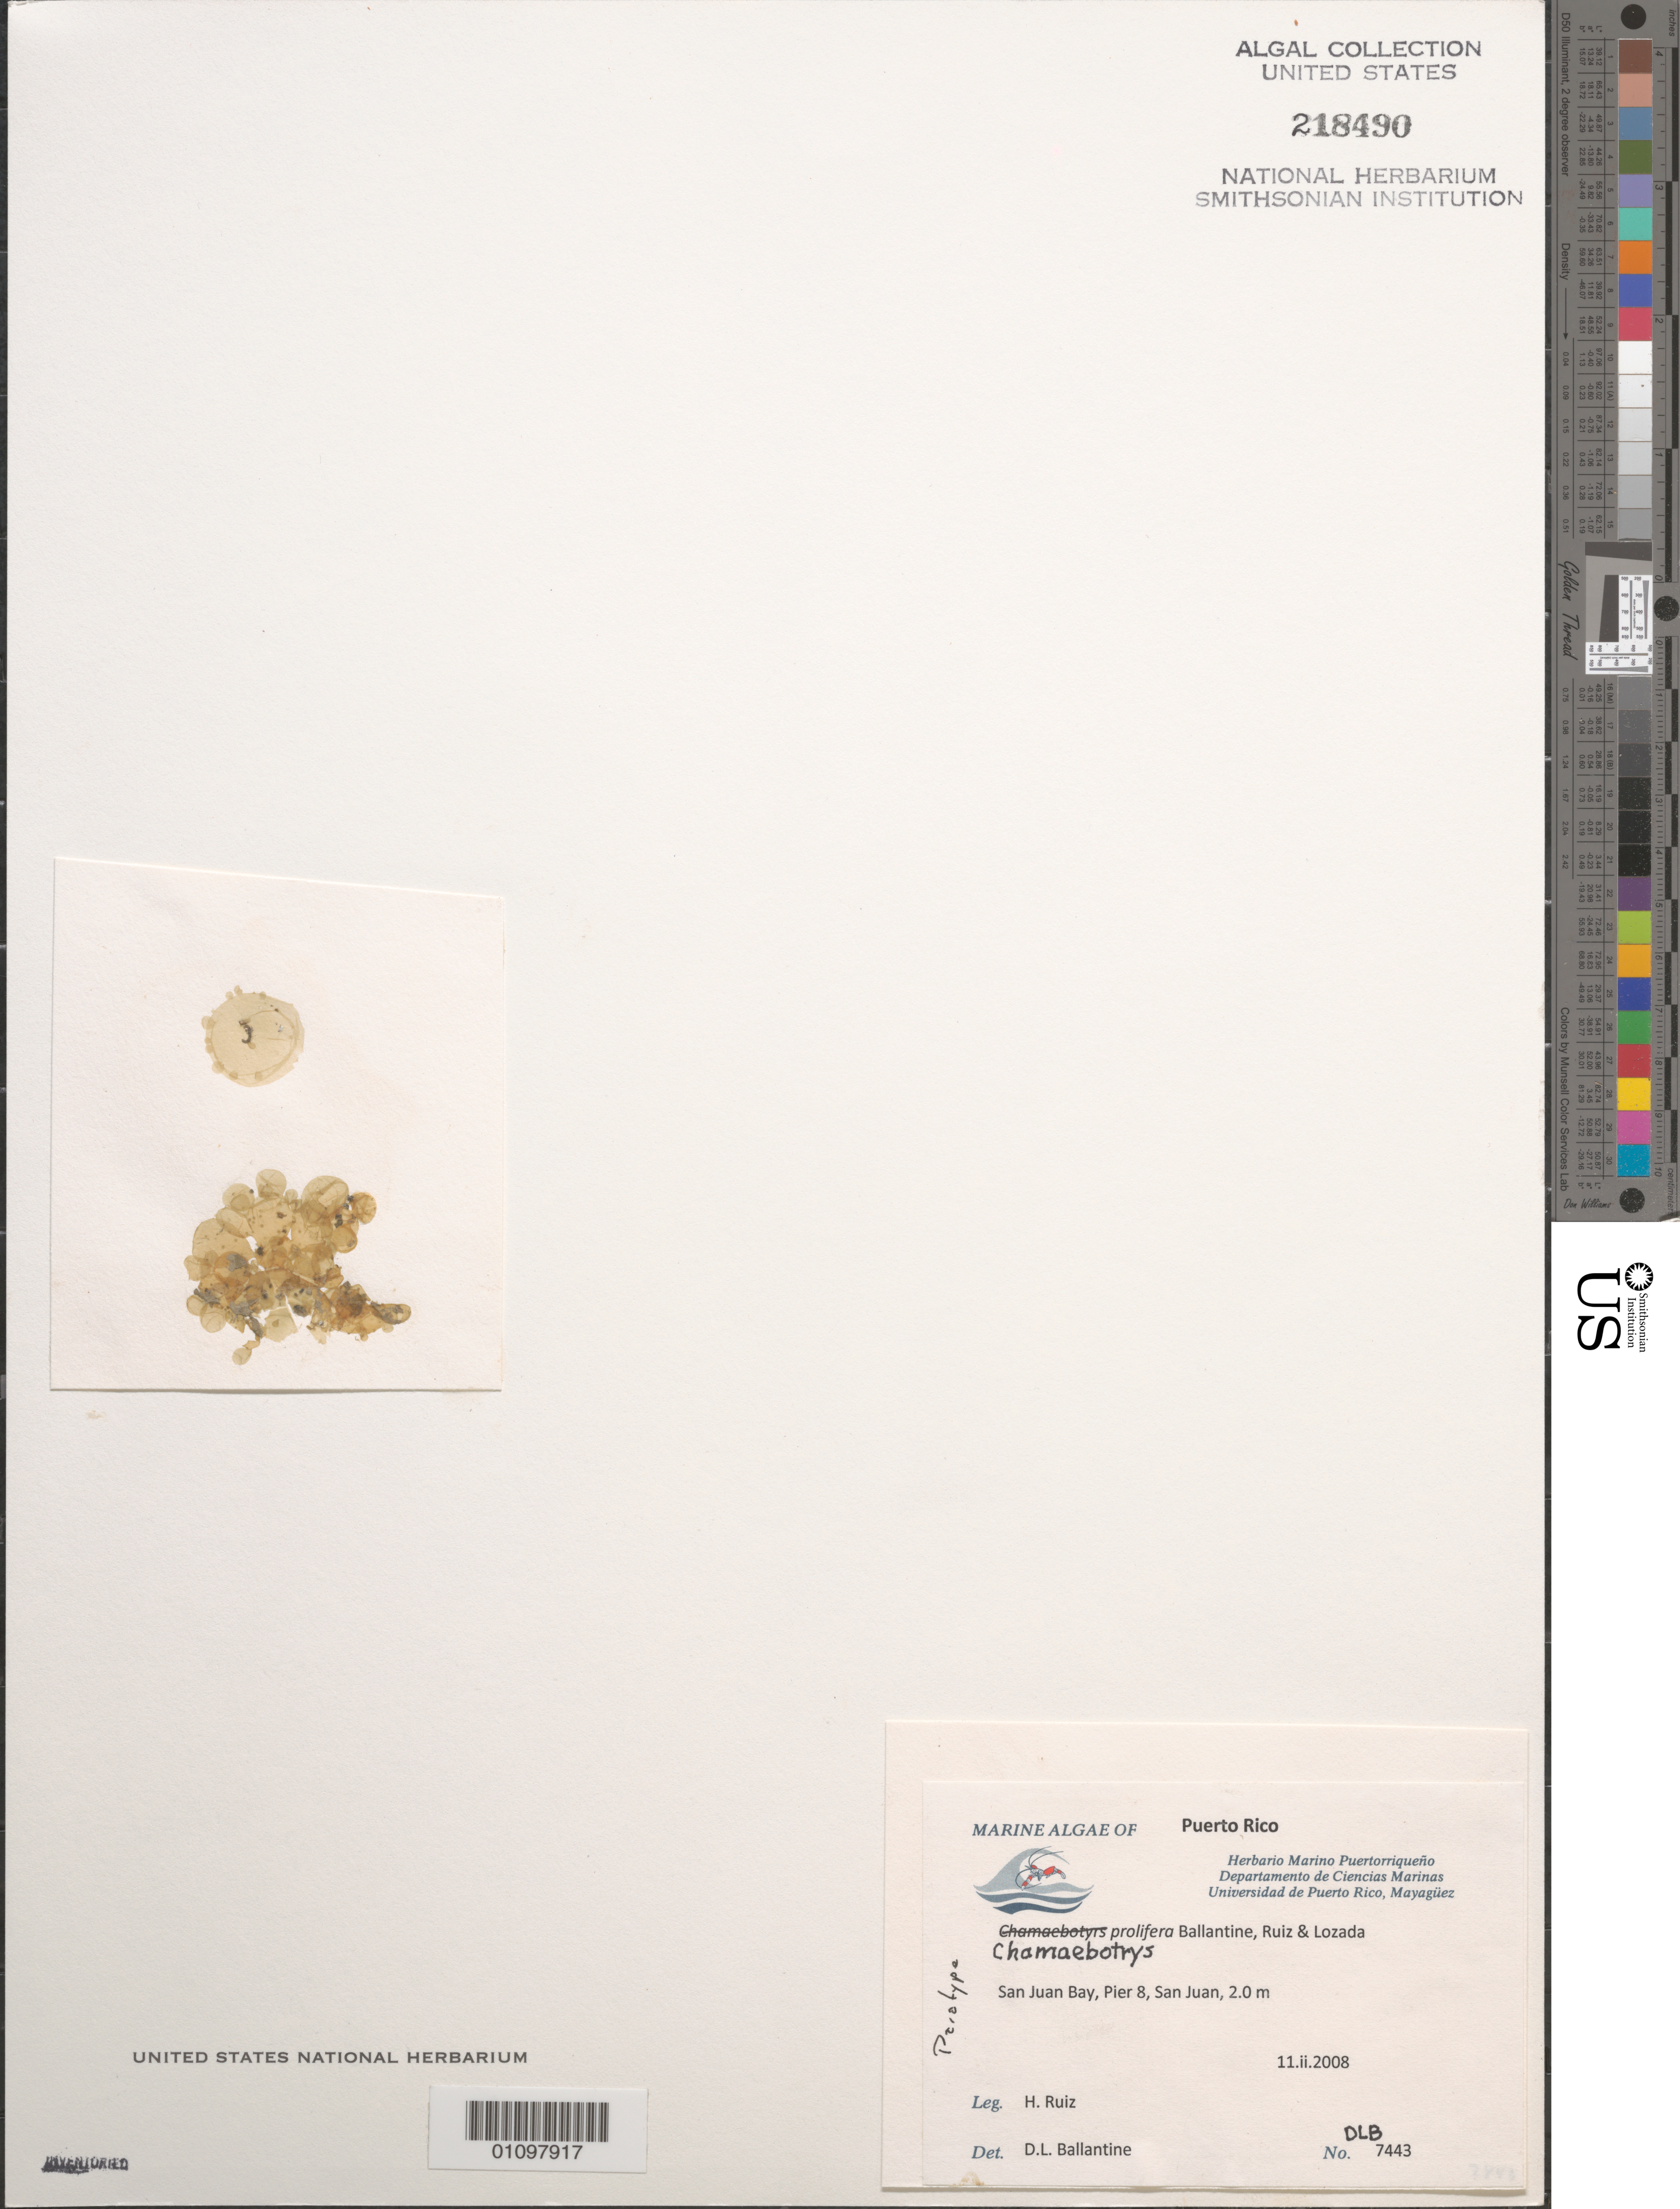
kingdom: Plantae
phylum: Rhodophyta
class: Florideophyceae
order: Rhodymeniales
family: Rhodymeniaceae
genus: Chamaebotrys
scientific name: Chamaebotrys prolifera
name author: D.L. Ballant. et al.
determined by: Ballantine, D. L.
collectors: H. Ruiz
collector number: DLB 7443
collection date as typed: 11 Feb 2008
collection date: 2008-02-11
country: Puerto Rico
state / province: San Juan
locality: San Juan Bay, Pier 8, San Juan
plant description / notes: Paratype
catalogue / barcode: US 218490